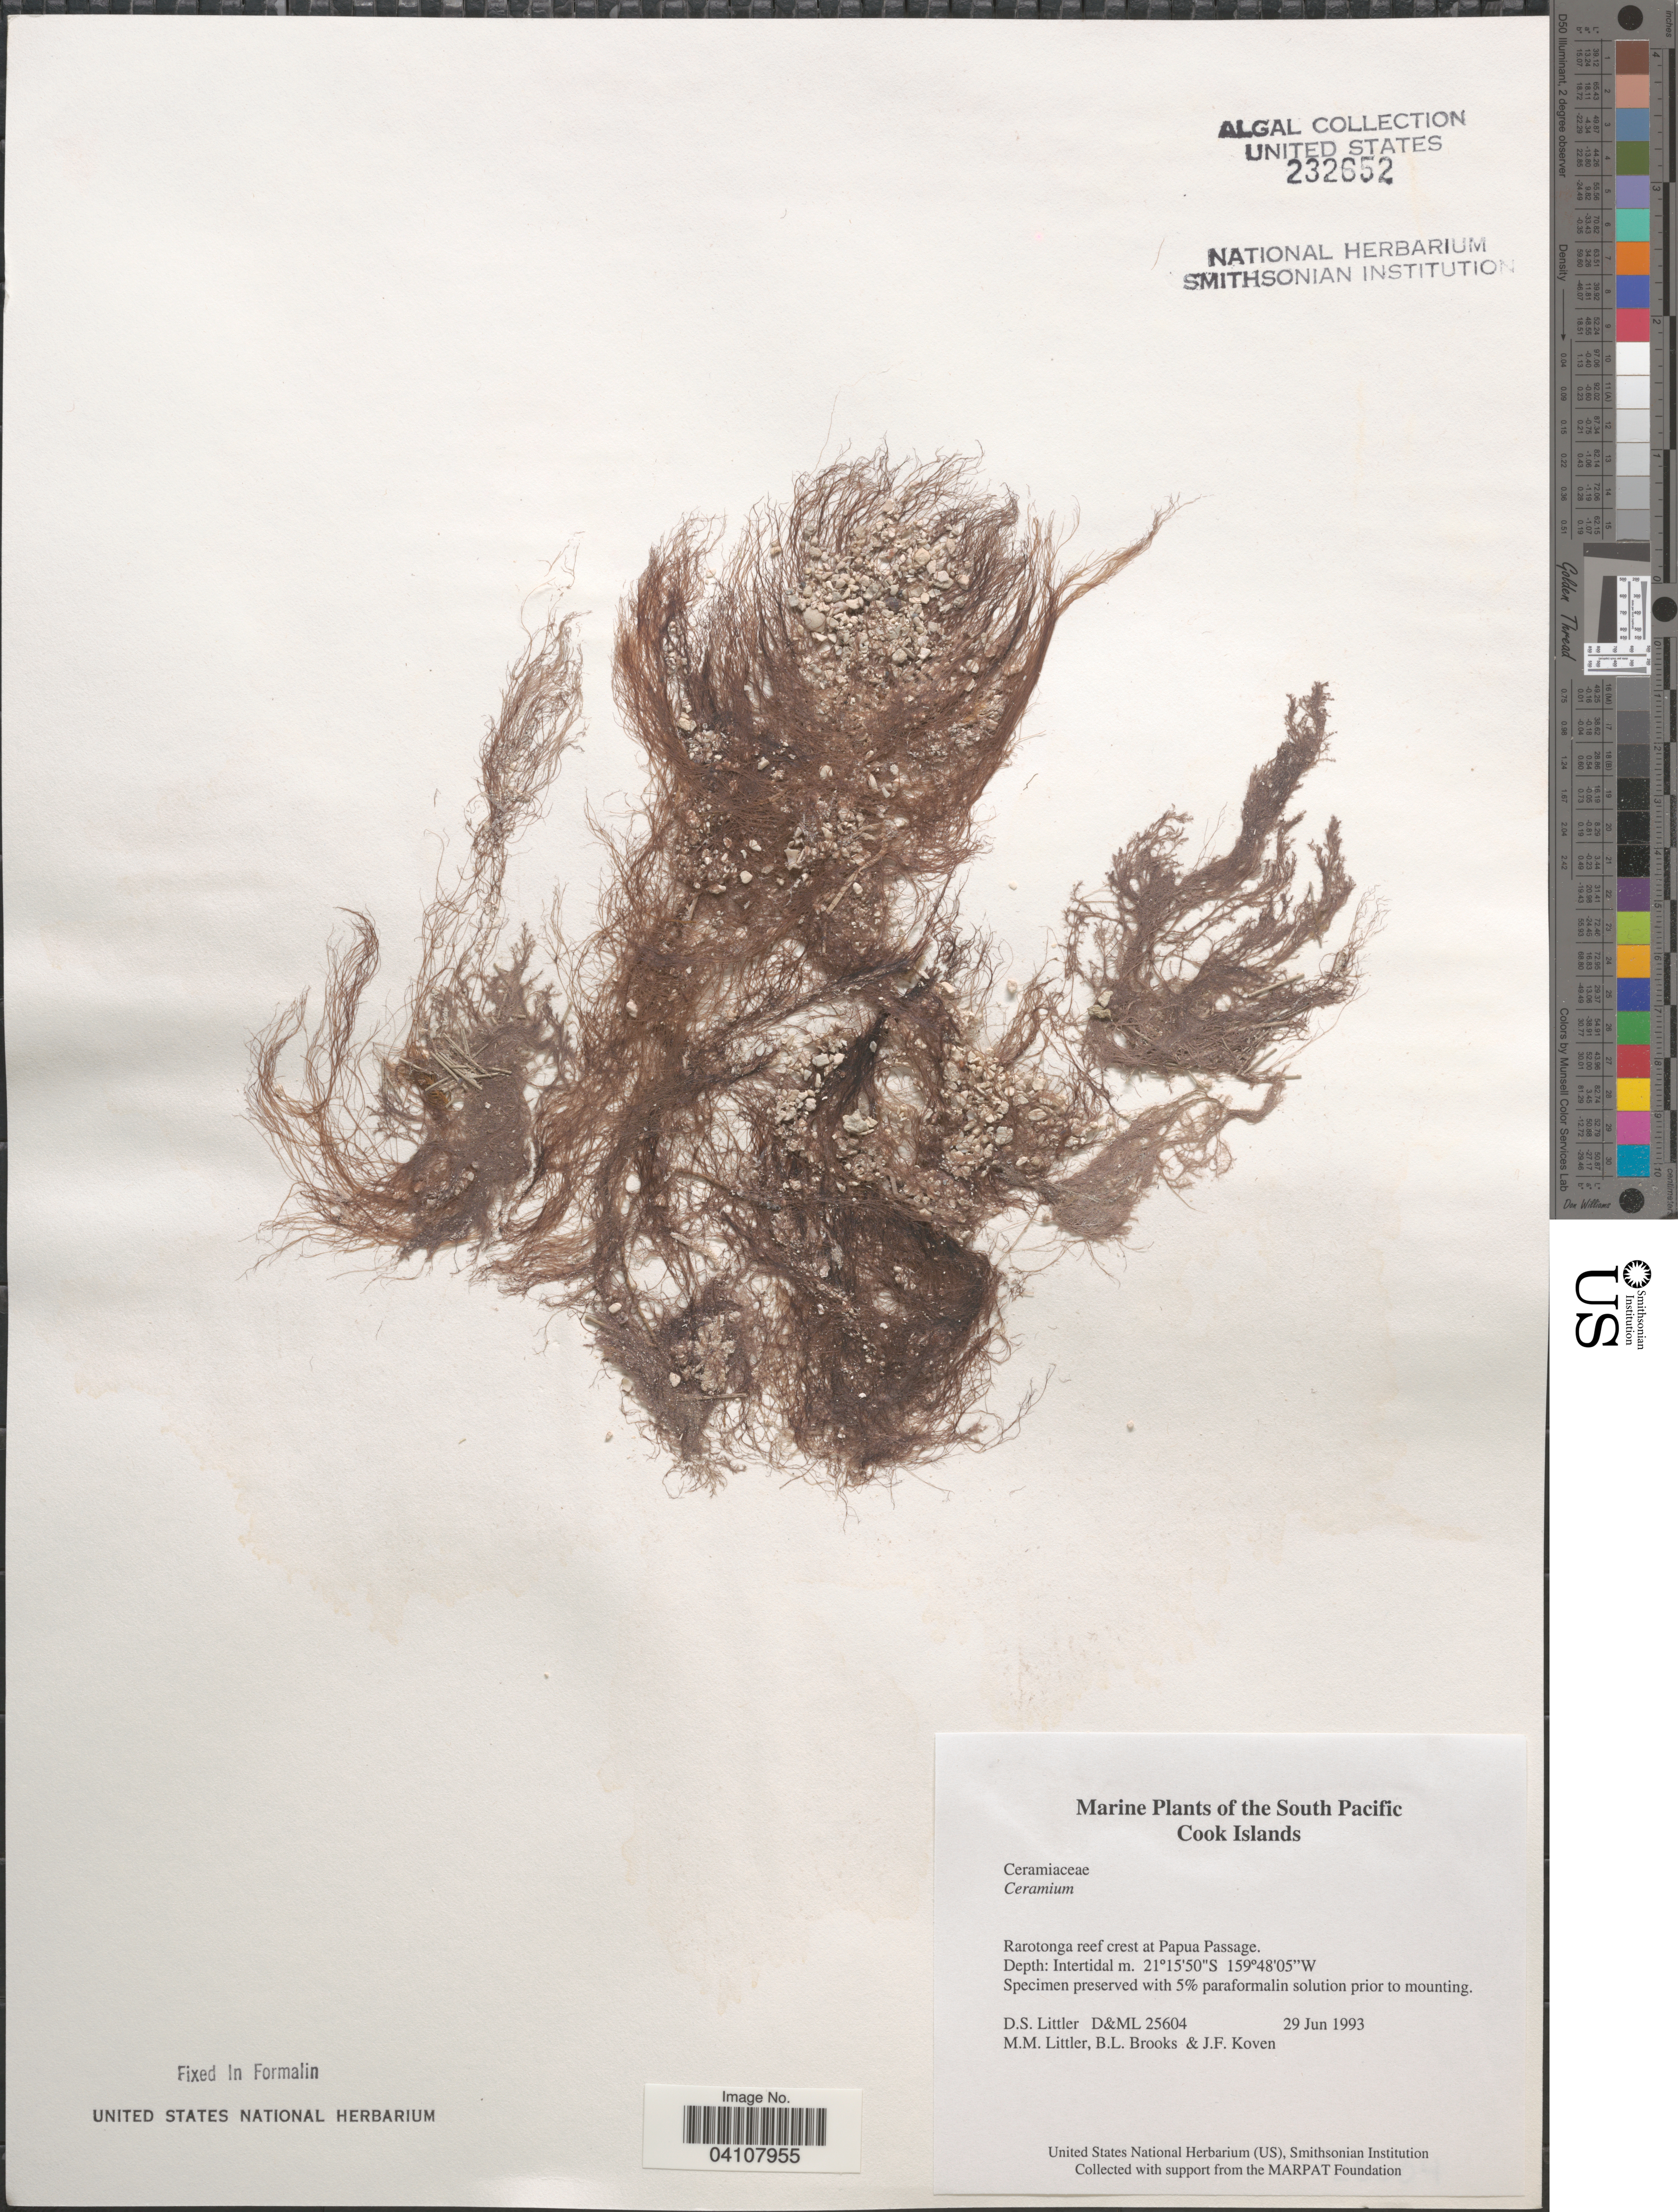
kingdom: Plantae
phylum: Rhodophyta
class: Florideophyceae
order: Ceramiales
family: Ceramiaceae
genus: Ceramium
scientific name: Ceramium sp.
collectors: D. S. Littler, B. Brooks & J. Koven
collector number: D&ML25604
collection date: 1993-06-29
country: Cook Islands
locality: The South Pacific. Rarotonga reef crest at Papua Passage.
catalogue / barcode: US 232652